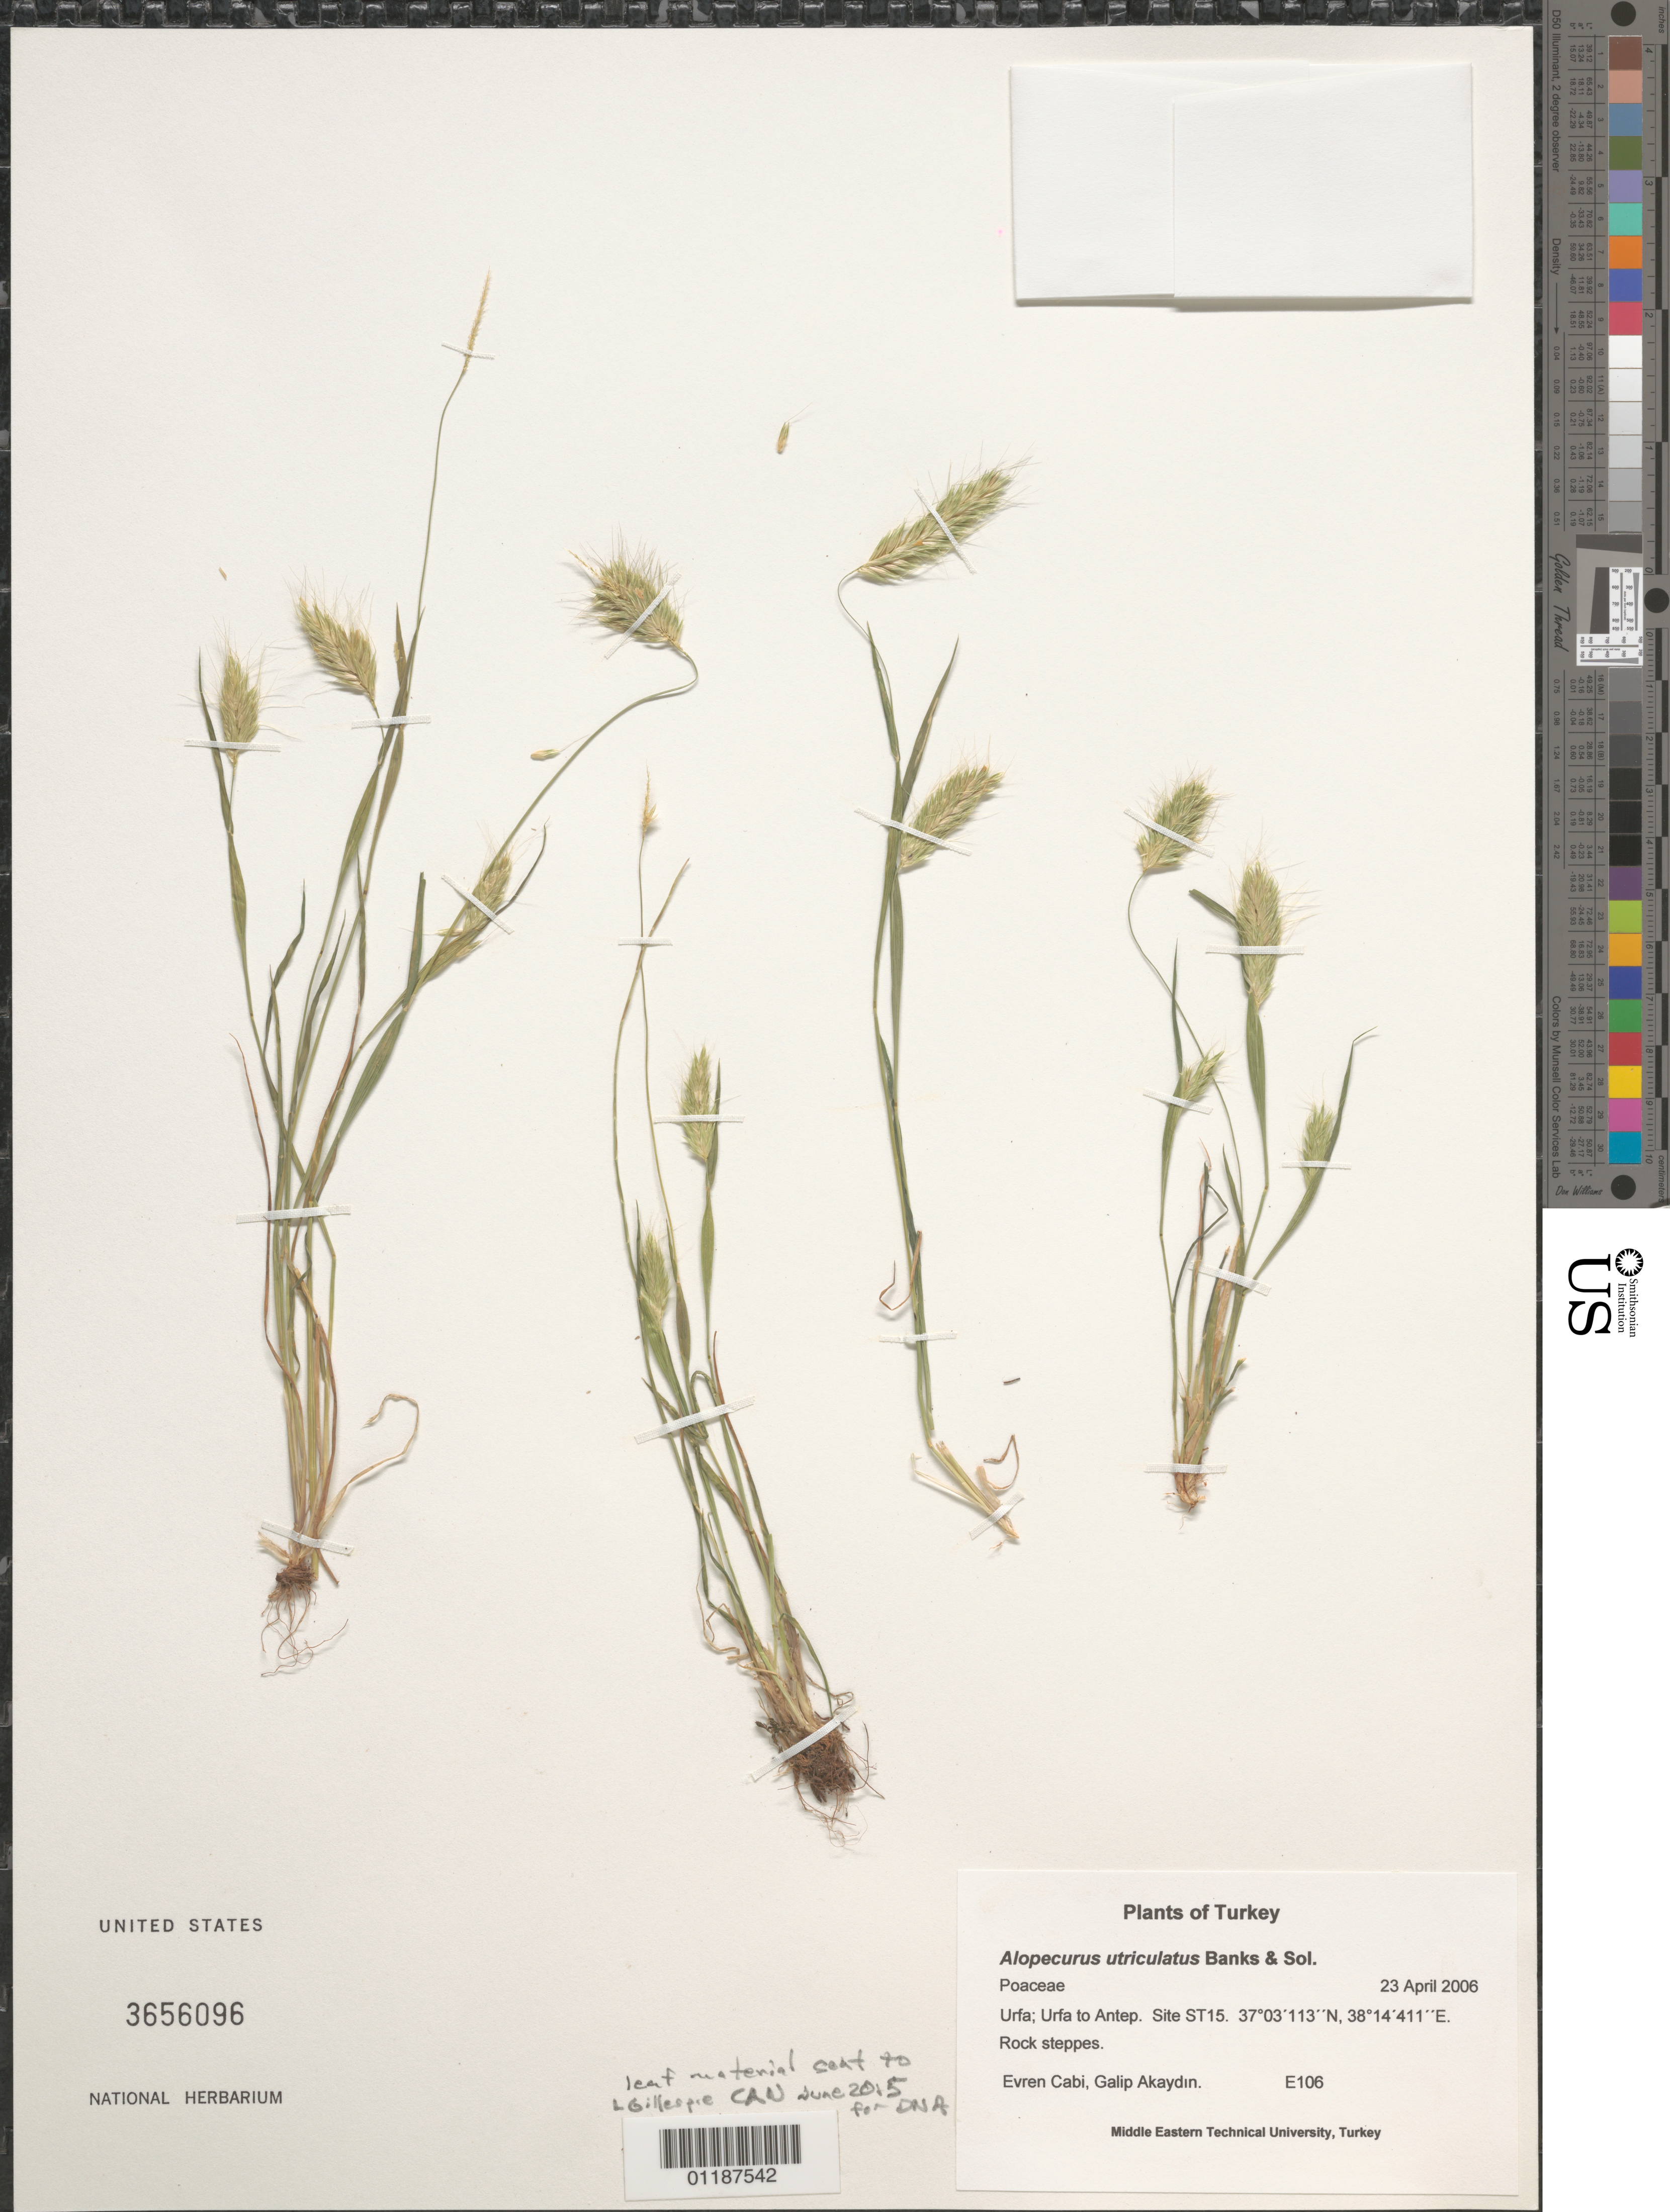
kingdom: Plantae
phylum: Tracheophyta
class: Liliopsida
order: Poales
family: Poaceae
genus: Alopecurus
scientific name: Alopecurus utriculatus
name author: Banks & Sol.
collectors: C. Evren & A. Galip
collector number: E106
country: Turkey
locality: Urfa to Antep.Site ST15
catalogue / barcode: US 3656096